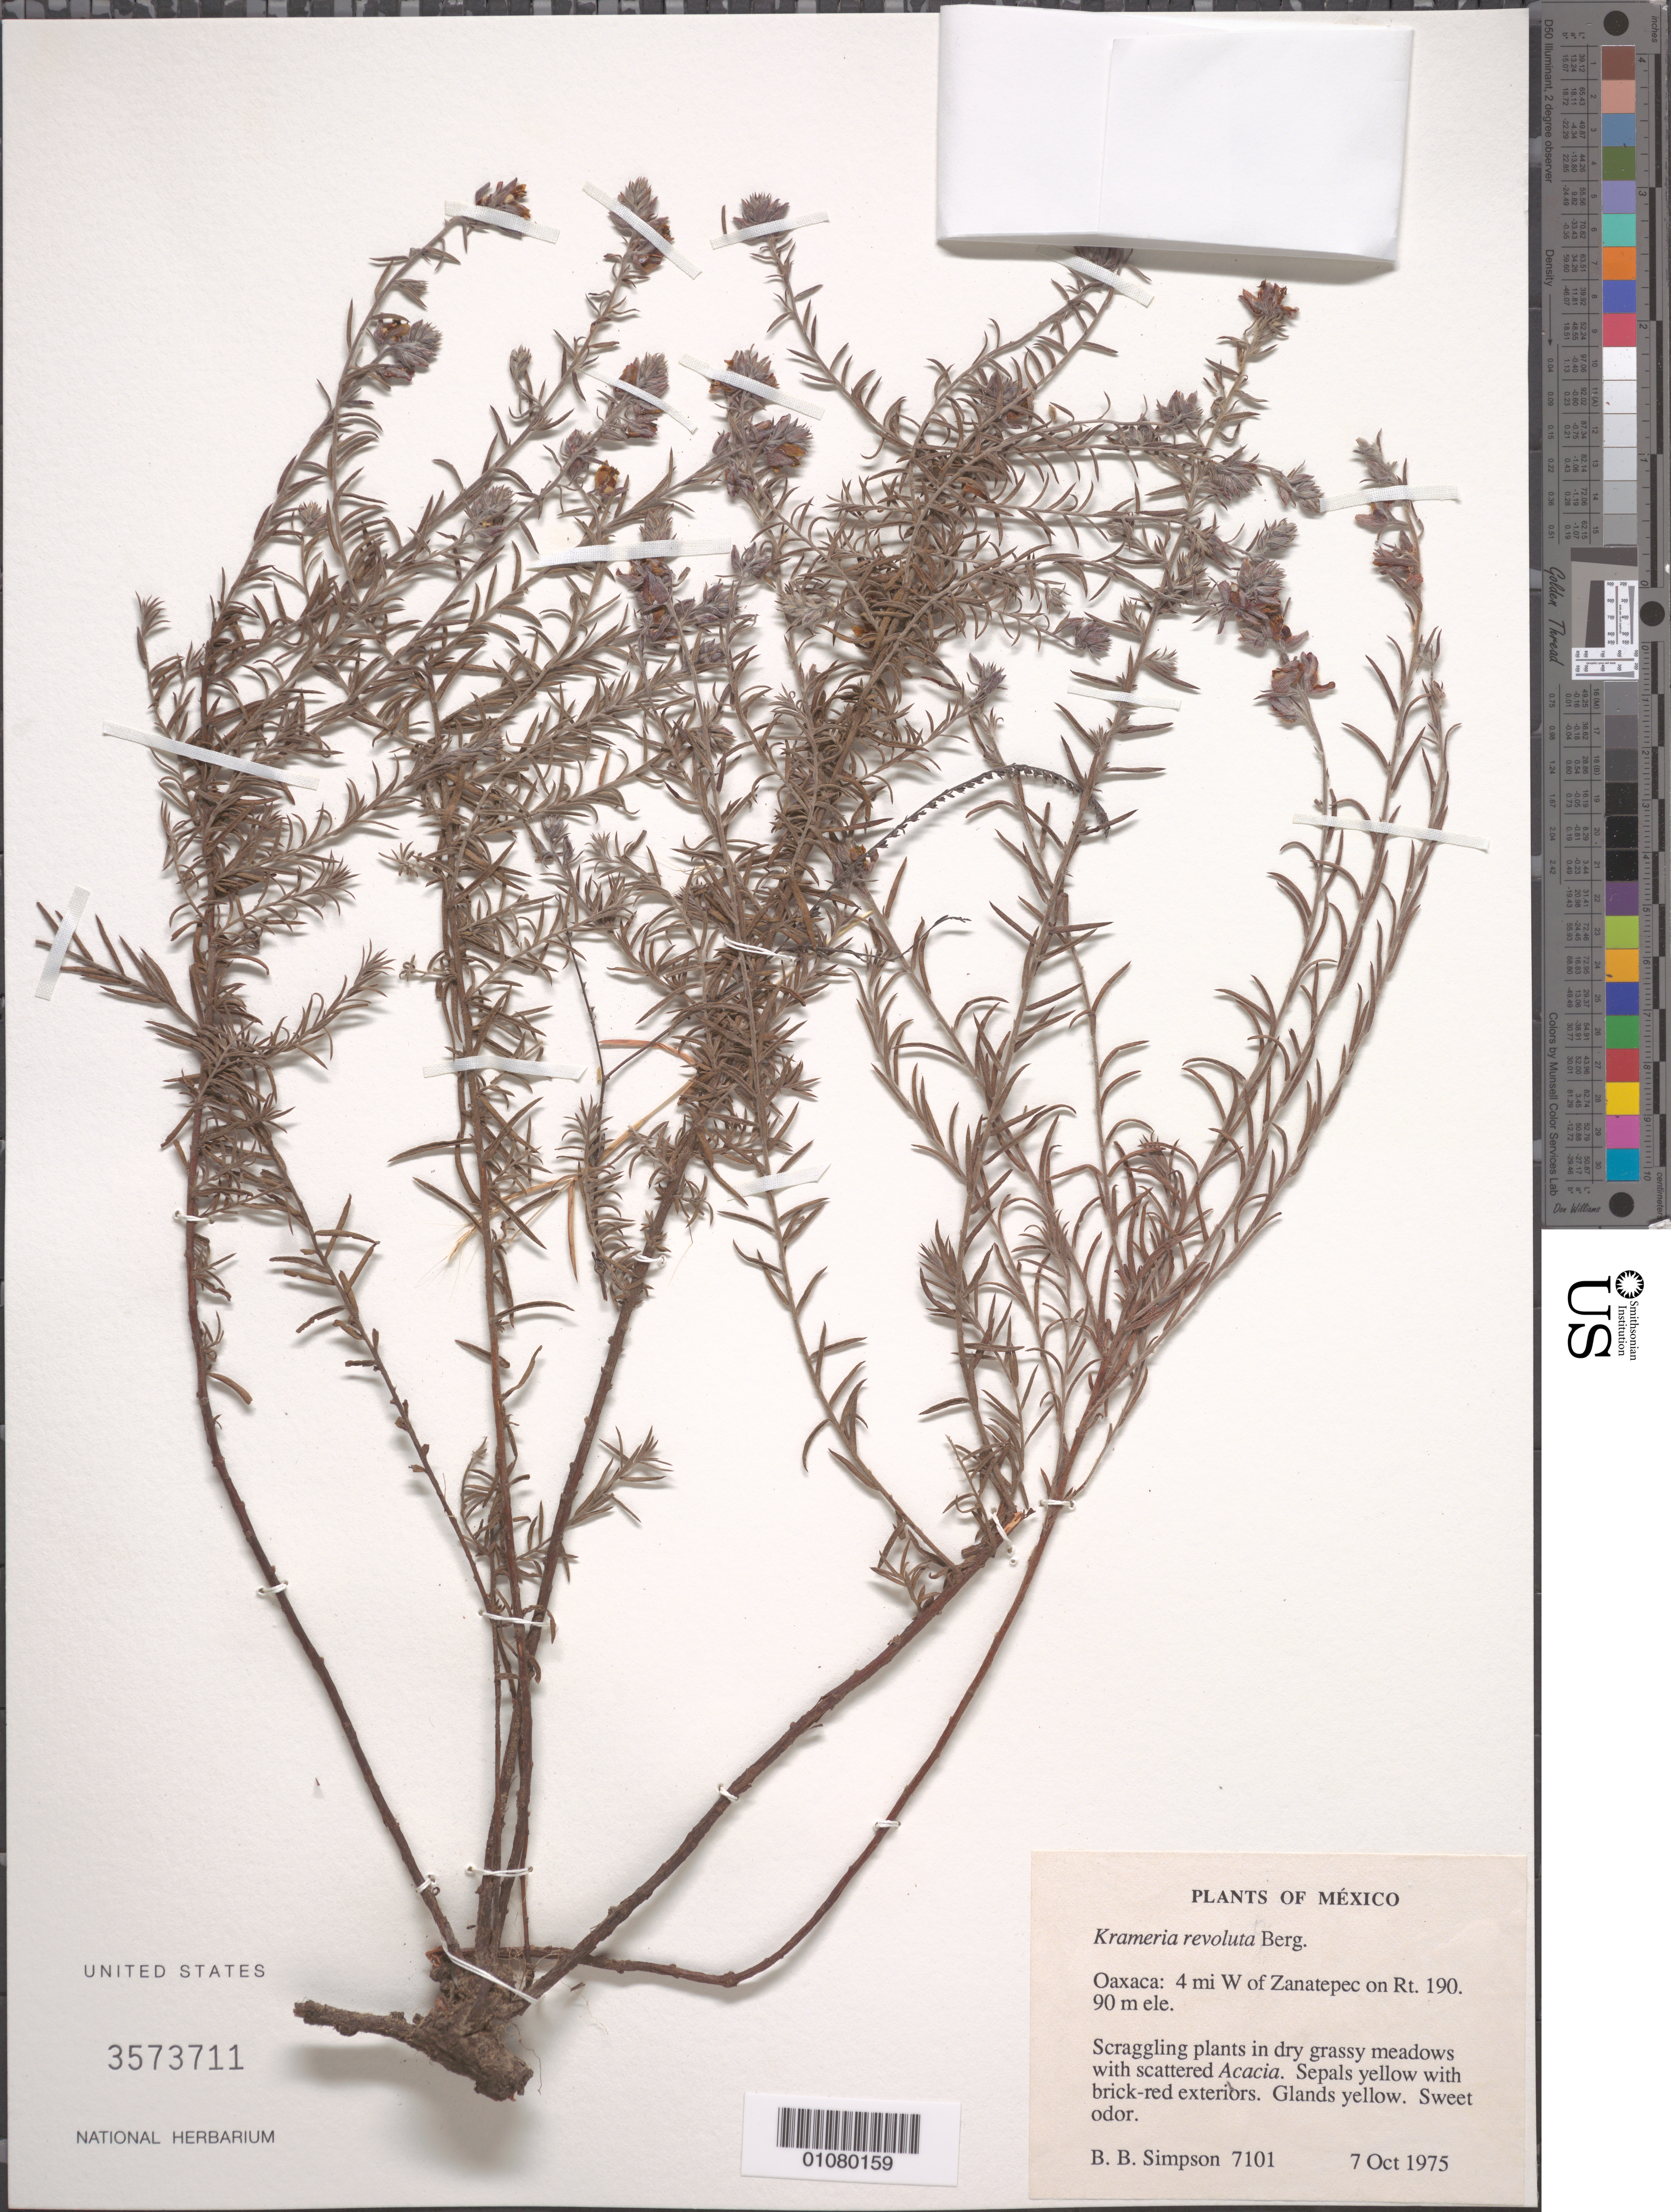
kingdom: Plantae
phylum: Tracheophyta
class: Magnoliopsida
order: Zygophyllales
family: Krameriaceae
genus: Krameria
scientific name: Krameria revoluta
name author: O. Berg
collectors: B. B. Simpson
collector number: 7101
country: Mexico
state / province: Oaxaca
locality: W of Zanatepec on Rt 190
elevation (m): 90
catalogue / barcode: US 3573711